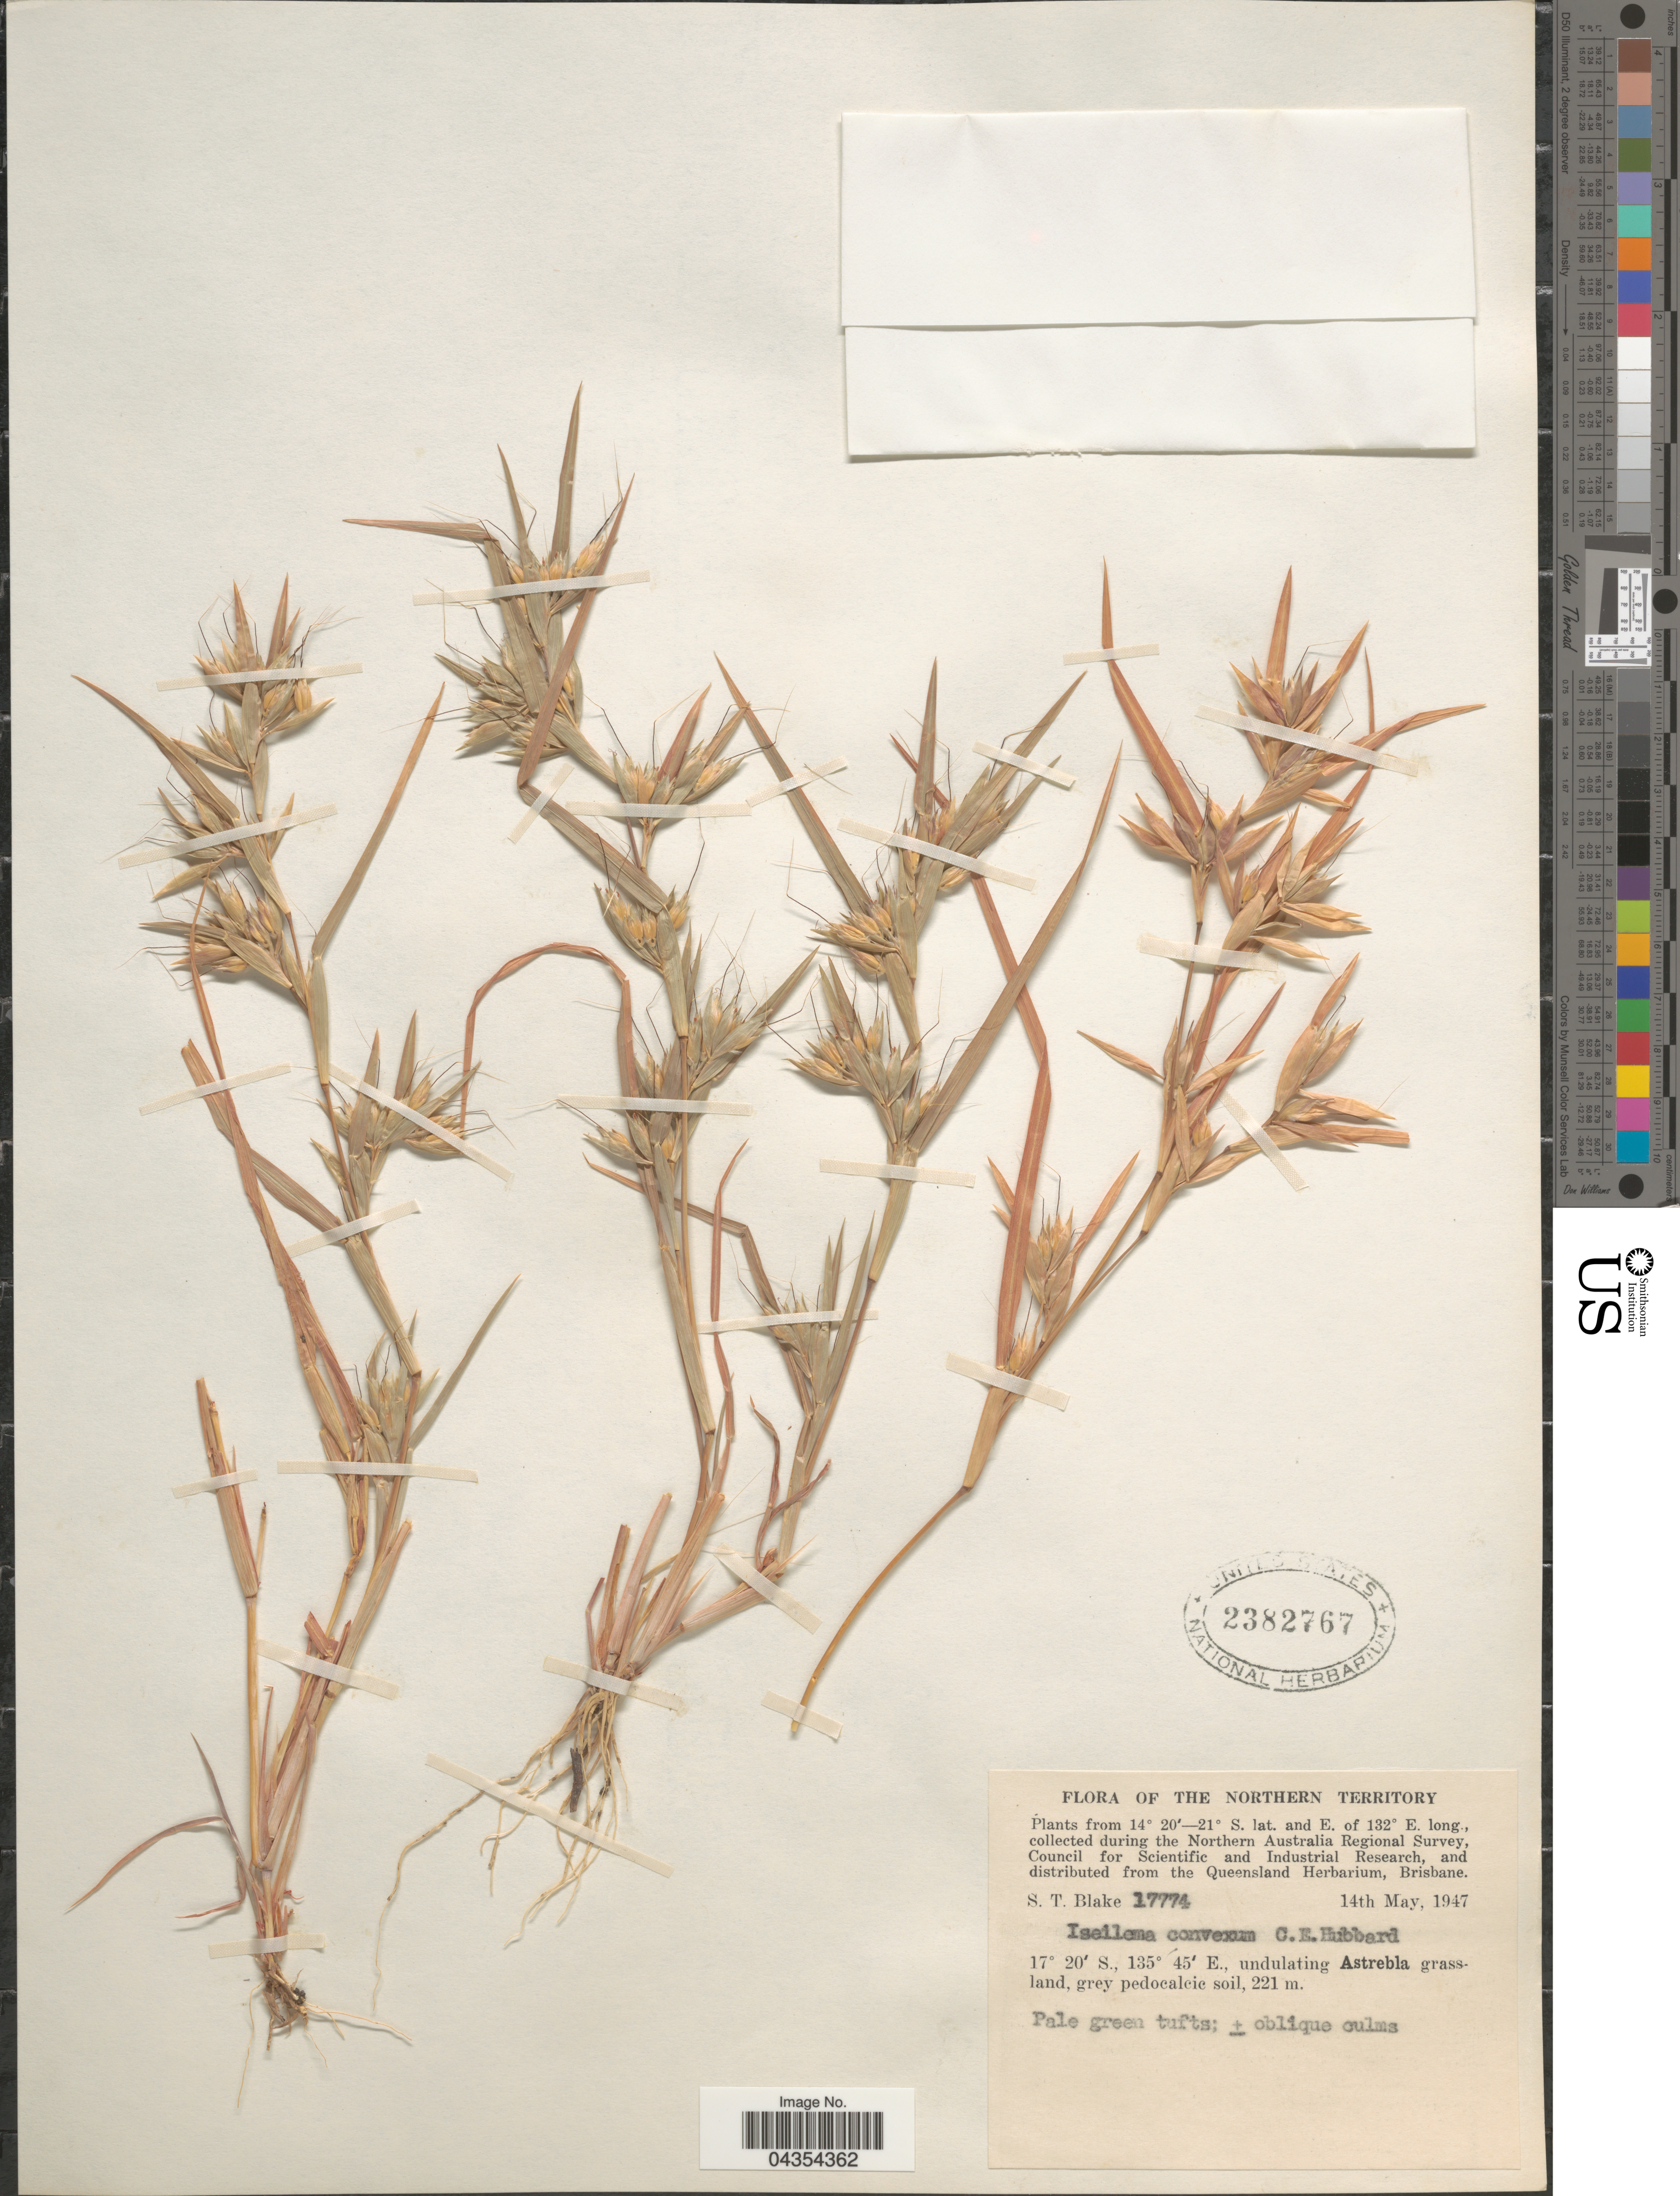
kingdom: Plantae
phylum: Tracheophyta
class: Liliopsida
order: Poales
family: Poaceae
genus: Iseilema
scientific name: Iseilema convexum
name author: C. E. Hubb.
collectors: S. T. Blake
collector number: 17774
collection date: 1947-05-14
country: Australia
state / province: Northern Territory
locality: The Northern Australia Regional Survey.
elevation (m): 221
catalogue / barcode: US 2382767